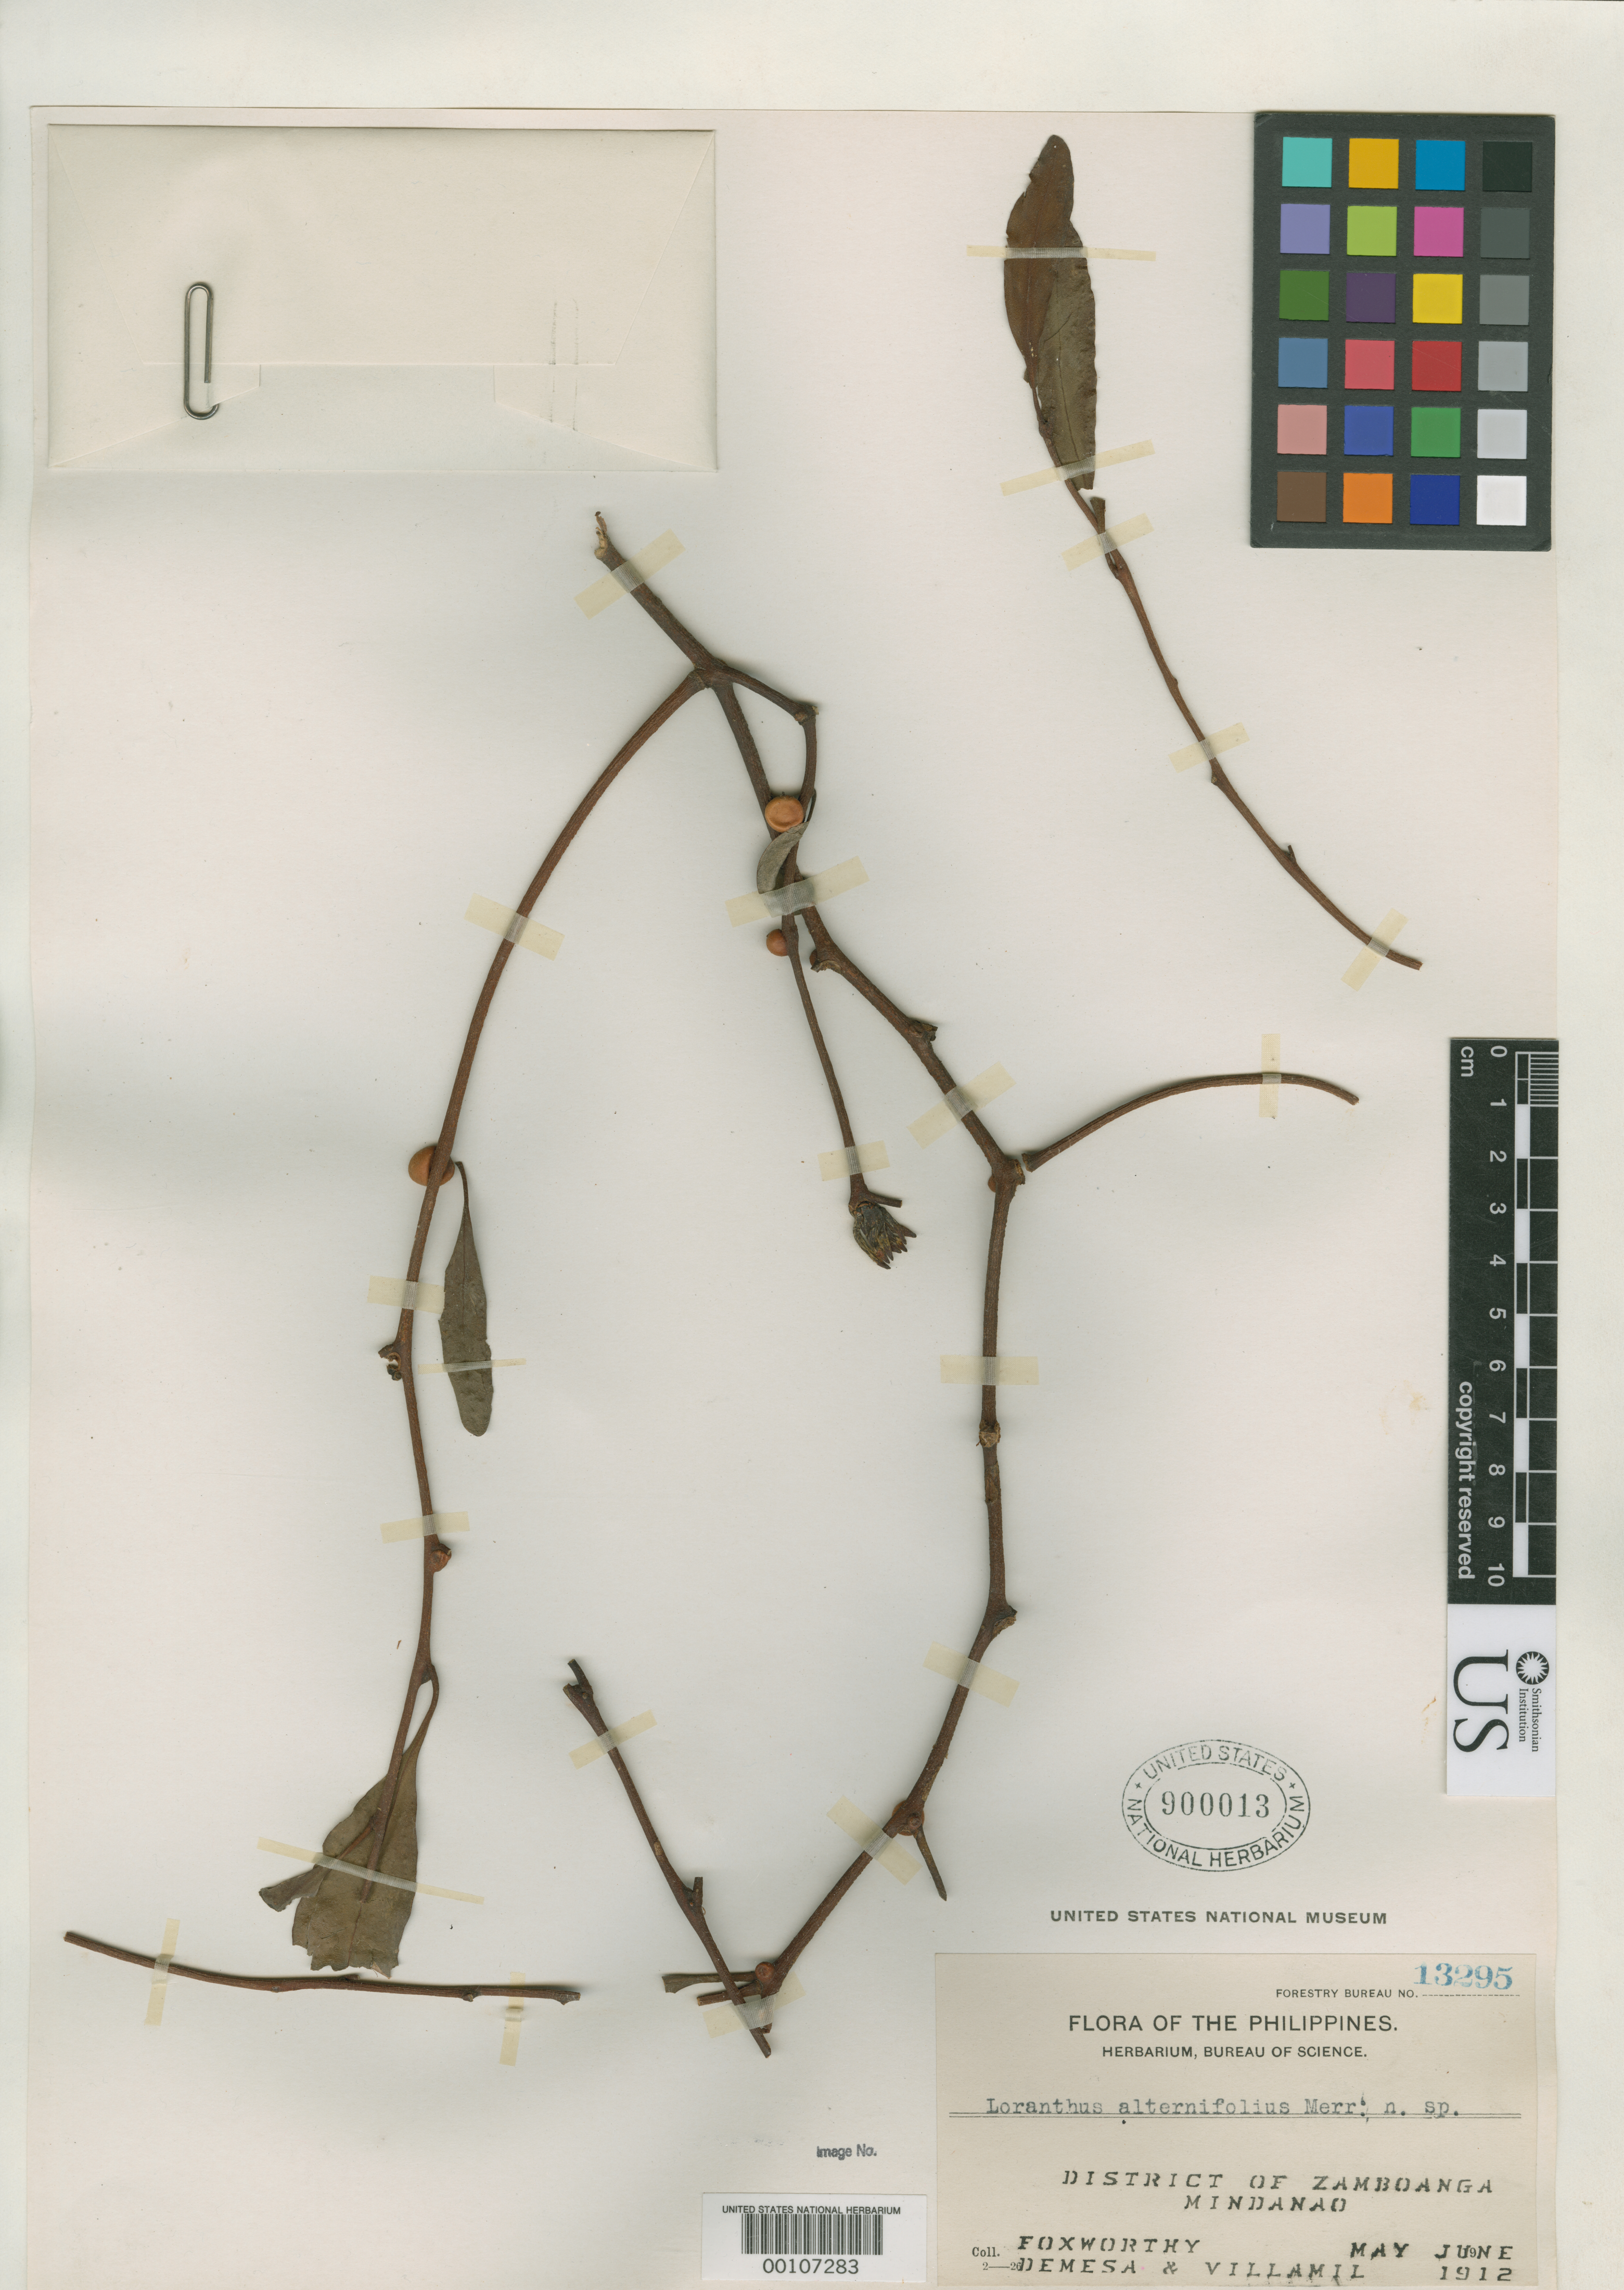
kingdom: Plantae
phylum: Tracheophyta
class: Magnoliopsida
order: Santalales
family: Loranthaceae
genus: Loranthus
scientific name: Loranthus alternifolius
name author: Merr.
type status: Type Fragment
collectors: F. W. Foxworthy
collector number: Bur. Sci. 13295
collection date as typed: May 1912 to -- Jun 1912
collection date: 1912-05/1912-06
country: Philippines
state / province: Zamboanga Peninsula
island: Mindanao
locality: Tetuan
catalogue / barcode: US 900013